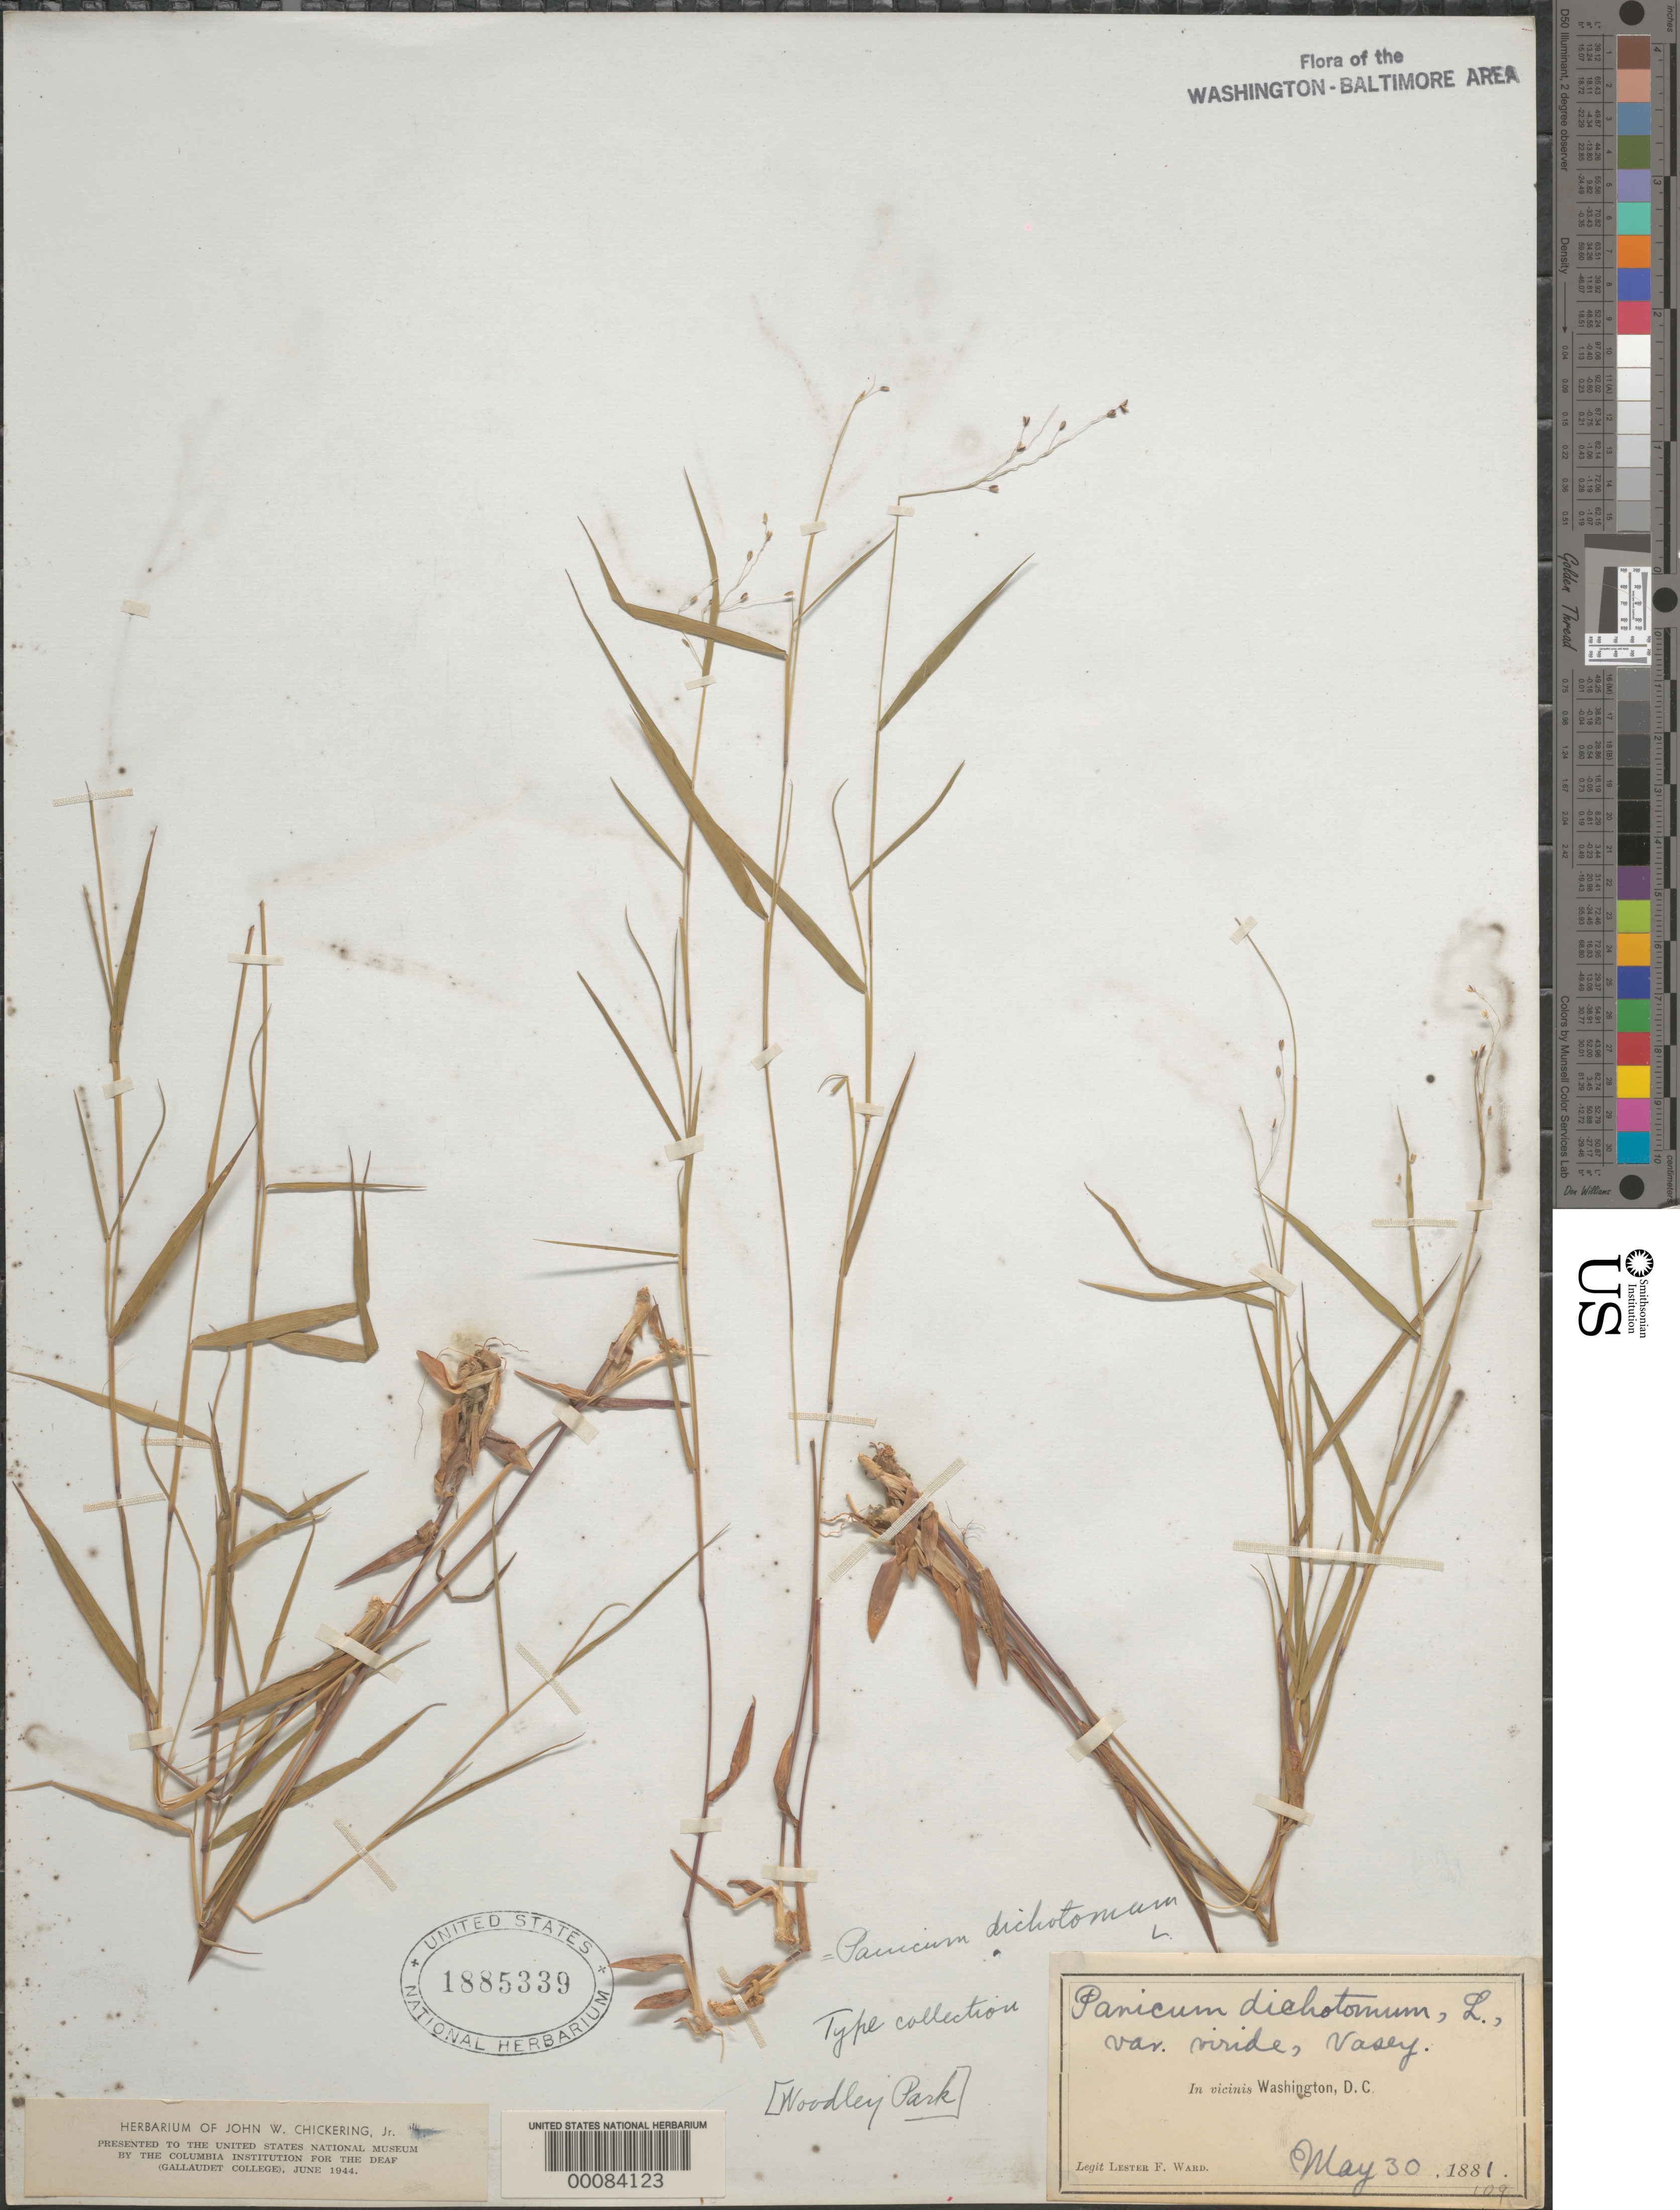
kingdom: Plantae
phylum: Tracheophyta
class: Liliopsida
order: Poales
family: Poaceae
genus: Dichanthelium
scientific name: Dichanthelium dichotomum var. dichotomum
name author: (L.) Gould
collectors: L. F. Ward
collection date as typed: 30 May 1881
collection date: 1881-05-30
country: United States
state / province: District of Columbia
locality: Vicinity of Washington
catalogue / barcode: US 1885339